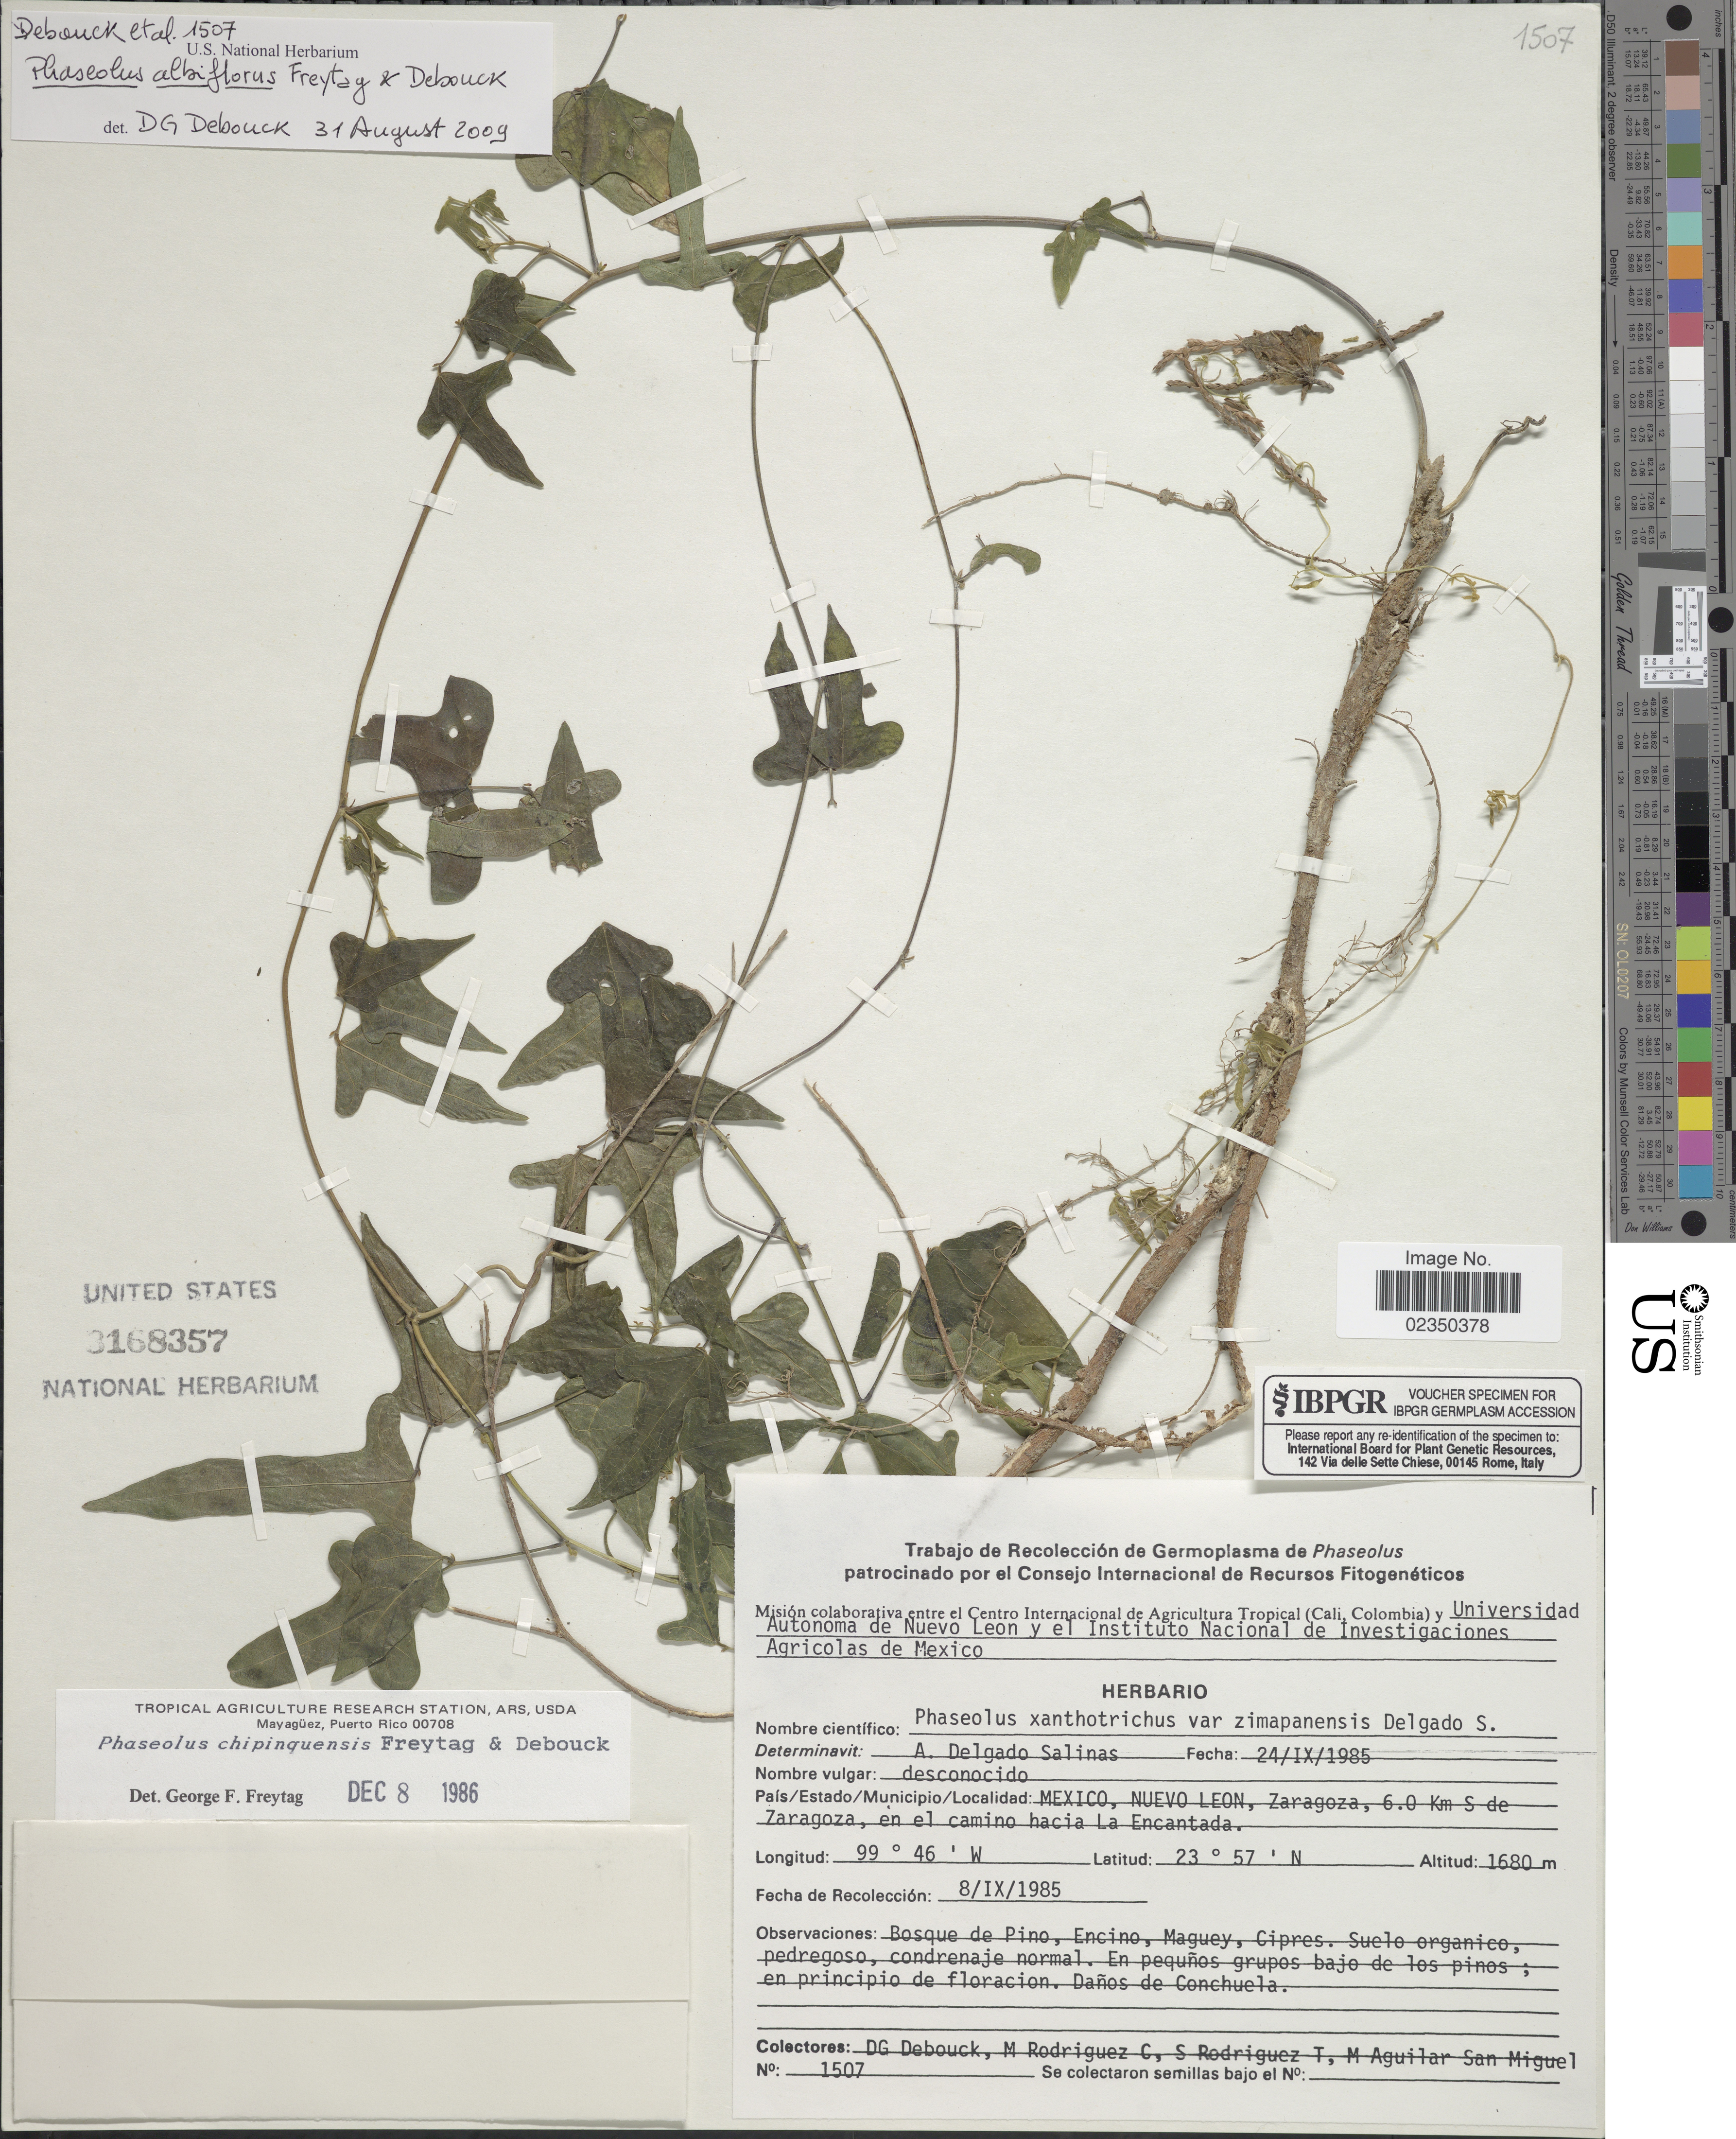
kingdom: Plantae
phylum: Tracheophyta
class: Magnoliopsida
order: Fabales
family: Fabaceae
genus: Phaseolus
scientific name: Phaseolus albiflorus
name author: Freytag & Debouck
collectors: D. Debouck, M. Rodriguez C., S. Rodriguez T. & M. San Miguel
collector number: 1507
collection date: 1985-09-08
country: Mexico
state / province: Nuevo León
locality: Zaragoza, 6.0 Km S de Zaragoza, en el camino hacia La Encantada.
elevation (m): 1680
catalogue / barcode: US 3168357